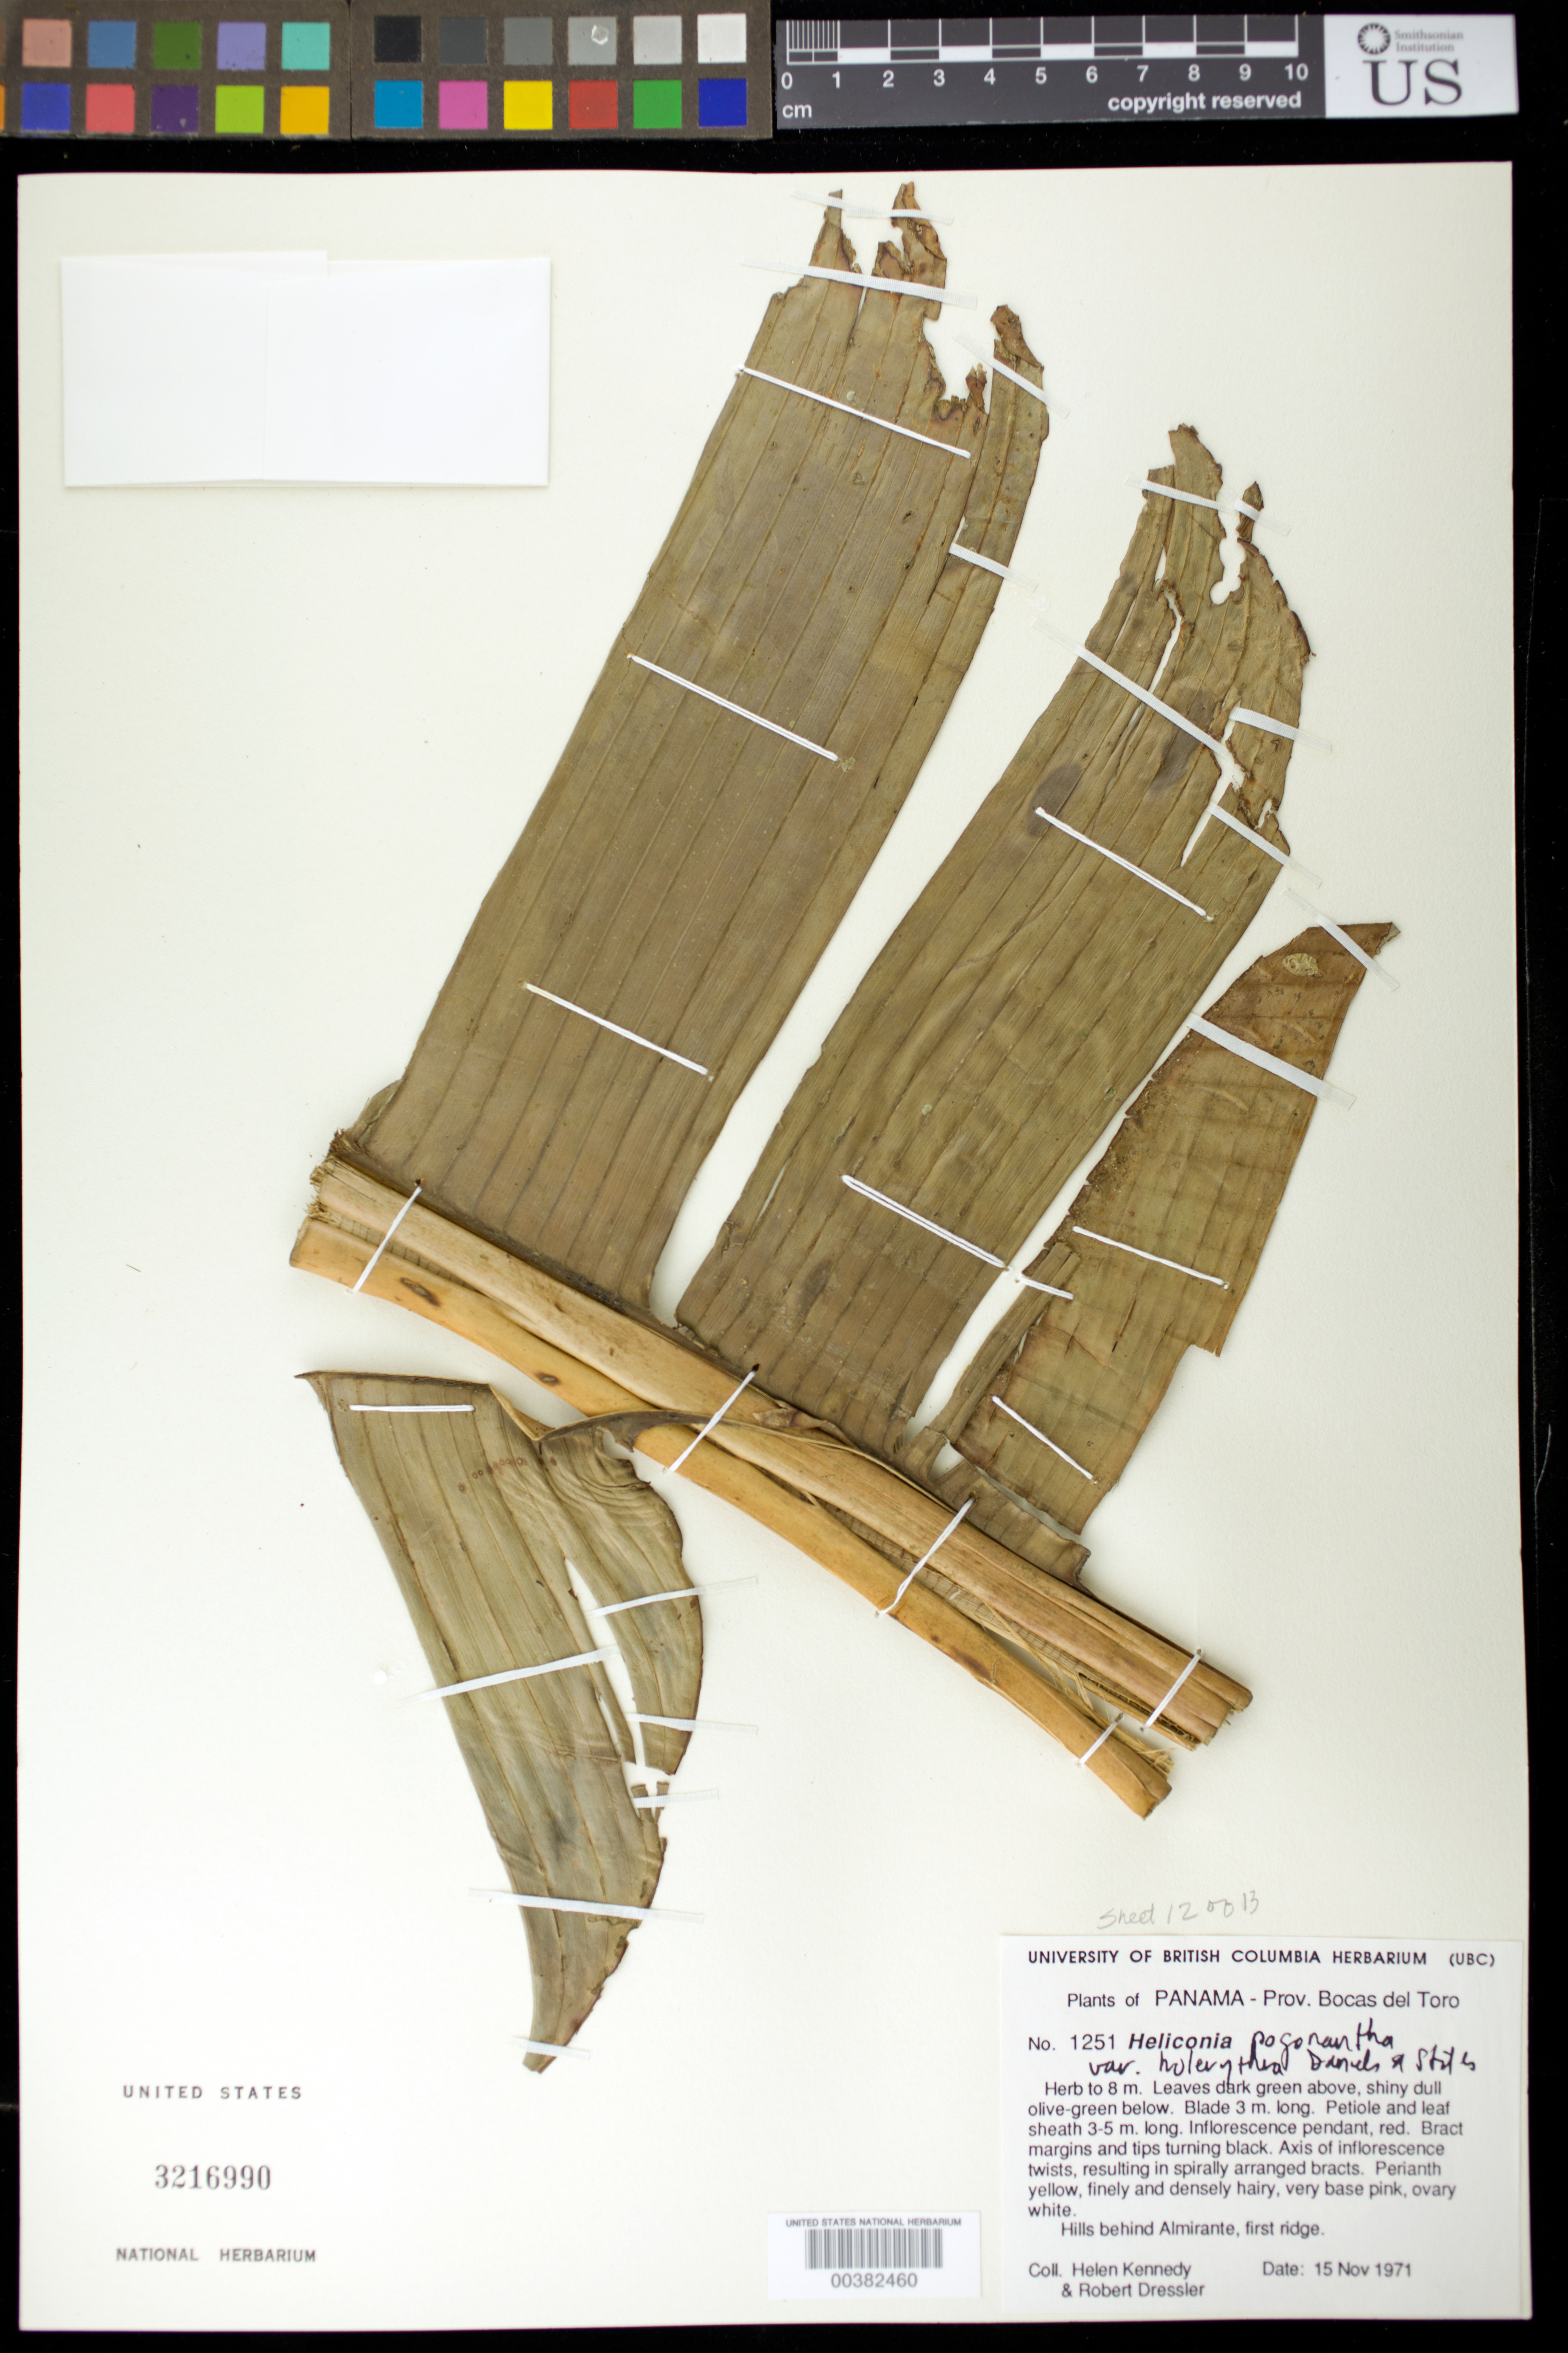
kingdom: Plantae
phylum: Tracheophyta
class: Liliopsida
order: Zingiberales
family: Heliconiaceae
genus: Heliconia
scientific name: Heliconia pogonantha var. holerythra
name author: G.S. Daniels & F.G. Stiles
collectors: H. Kennedy & R. Dressler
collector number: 1251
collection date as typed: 15 Nov 1971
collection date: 1971-11-15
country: Panama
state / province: Bocas del Toro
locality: Behind Almirante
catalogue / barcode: US 3216990